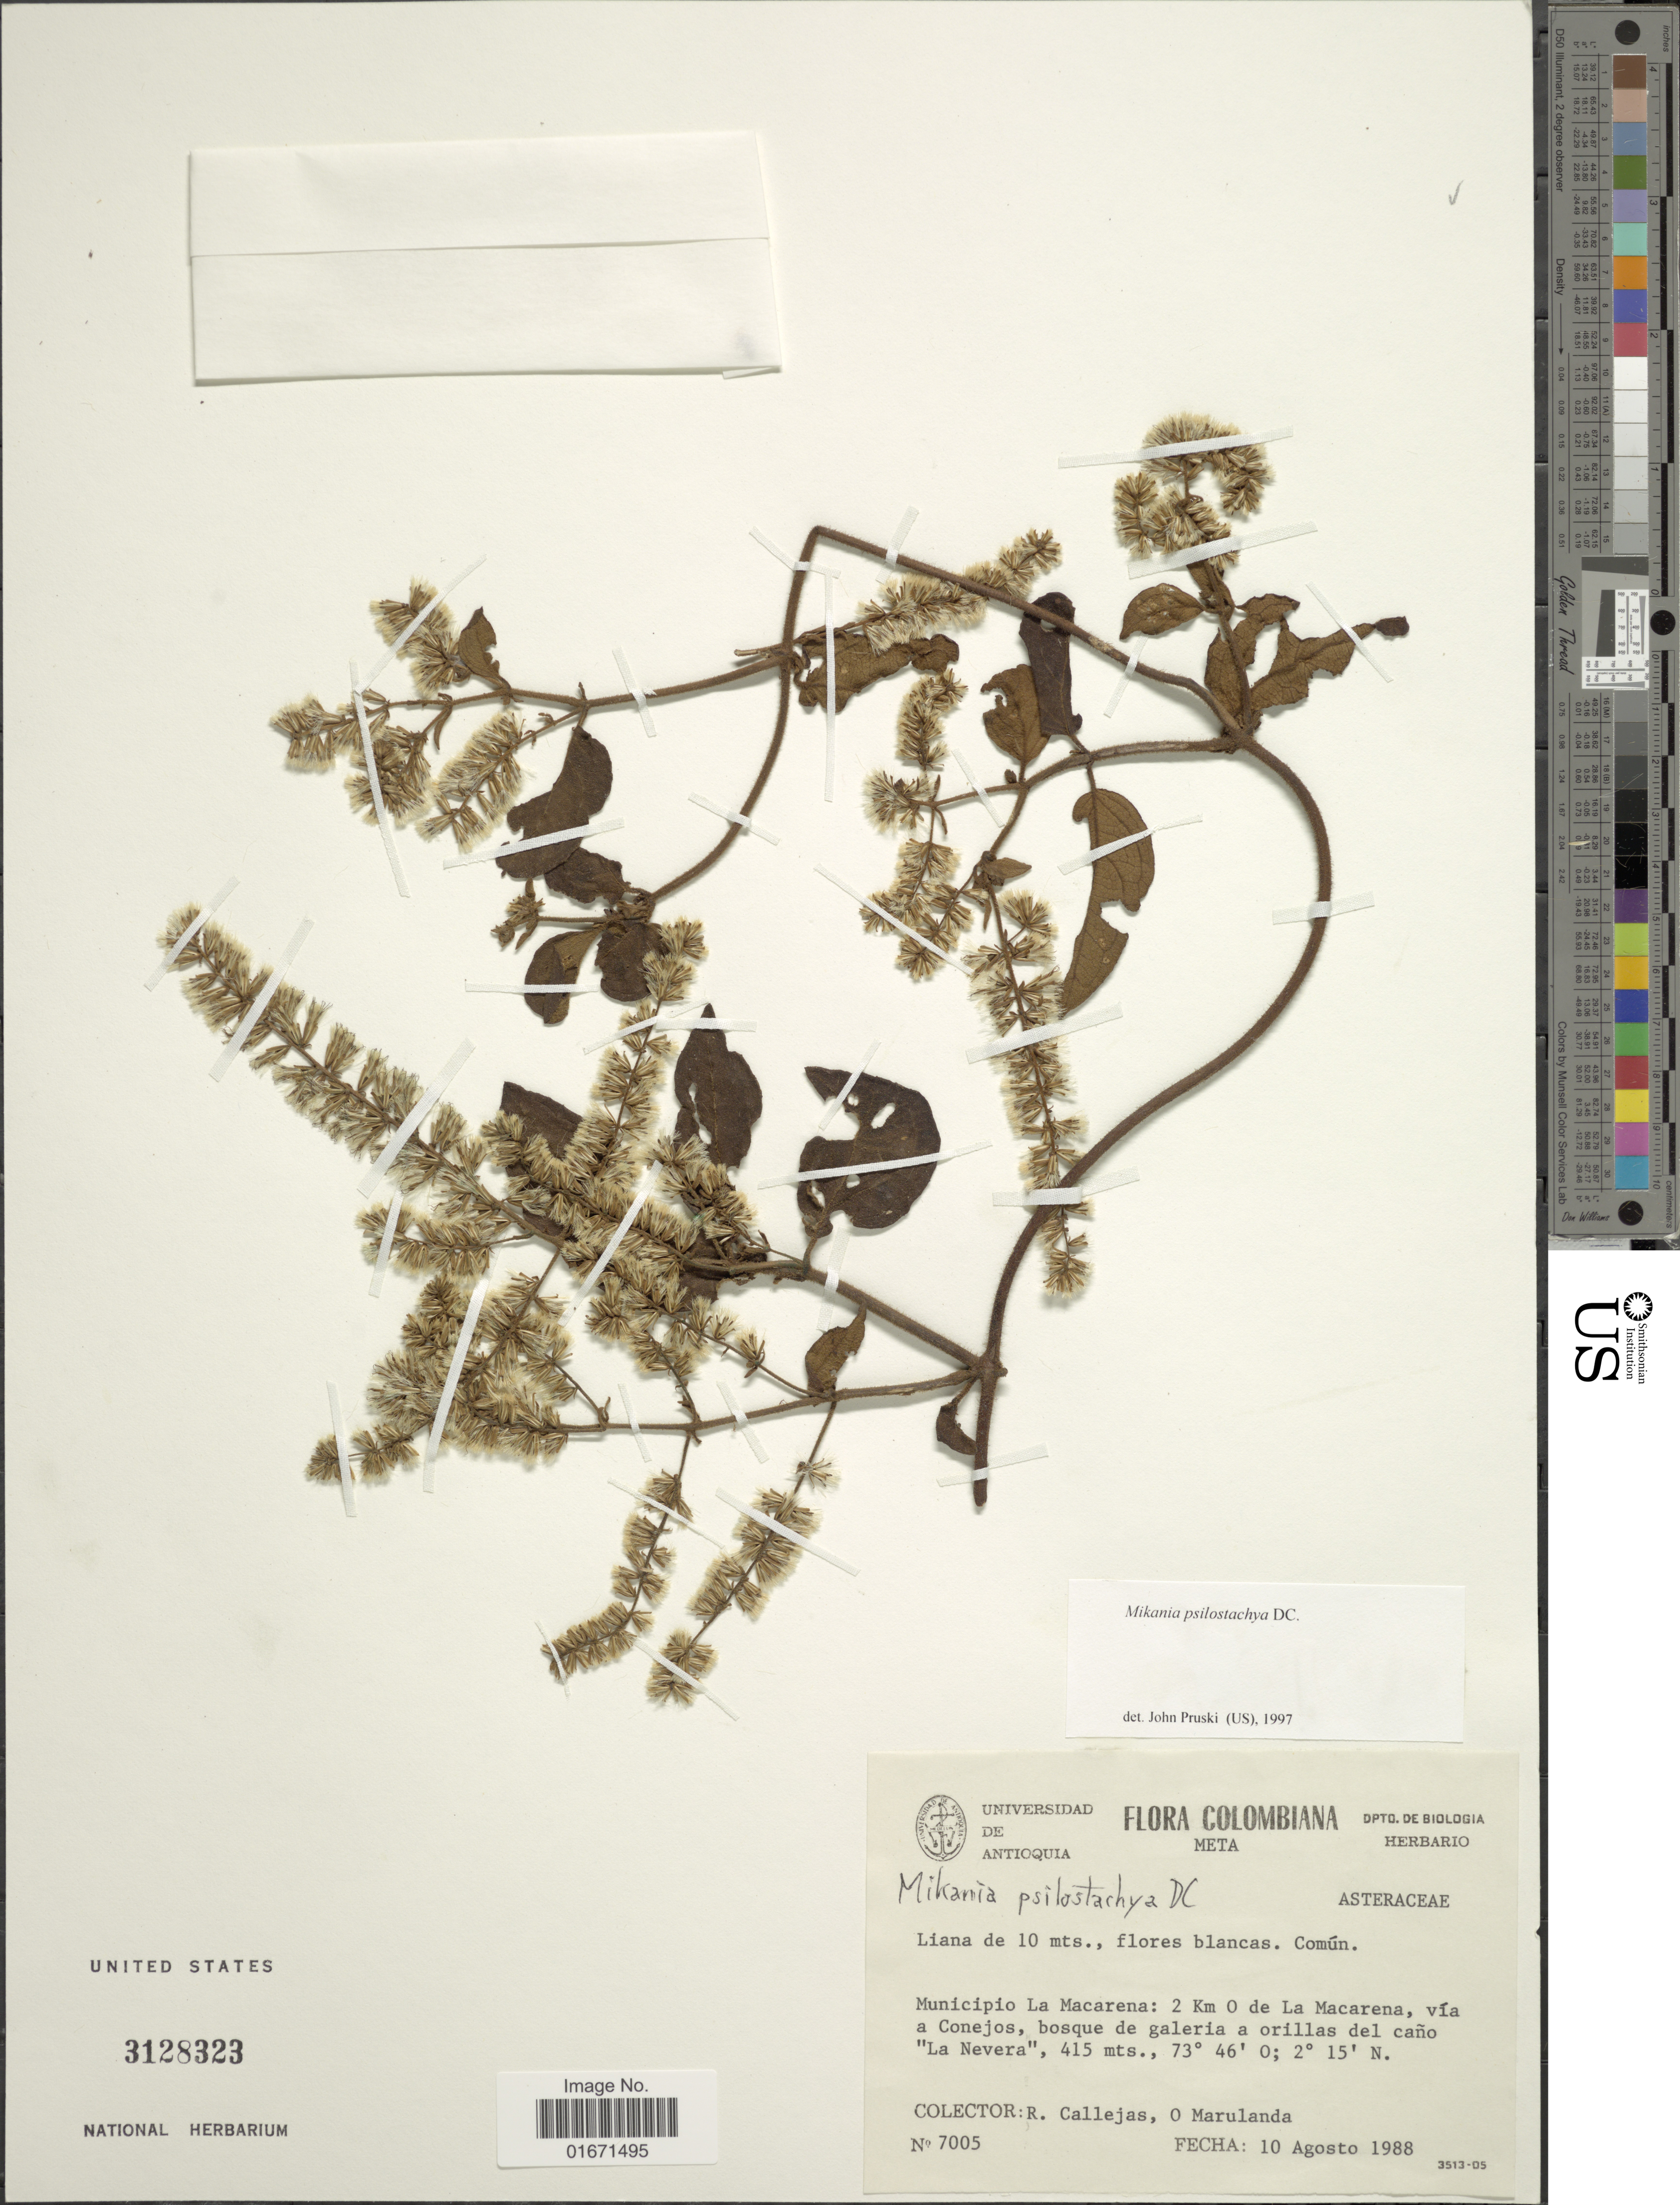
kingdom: Plantae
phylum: Tracheophyta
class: Magnoliopsida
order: Asterales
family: Asteraceae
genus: Mikania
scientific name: Mikania psilostachya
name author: DC.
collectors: R. Callejas & O. Marulanda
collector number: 7005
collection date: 1988-08-10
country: Colombia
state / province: Meta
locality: Municipio La Macarena: 2 Km O de La Macarena, vía a Conejos, bosque de galeria a orillas del caño "La Nevera"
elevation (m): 415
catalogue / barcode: US 3128323